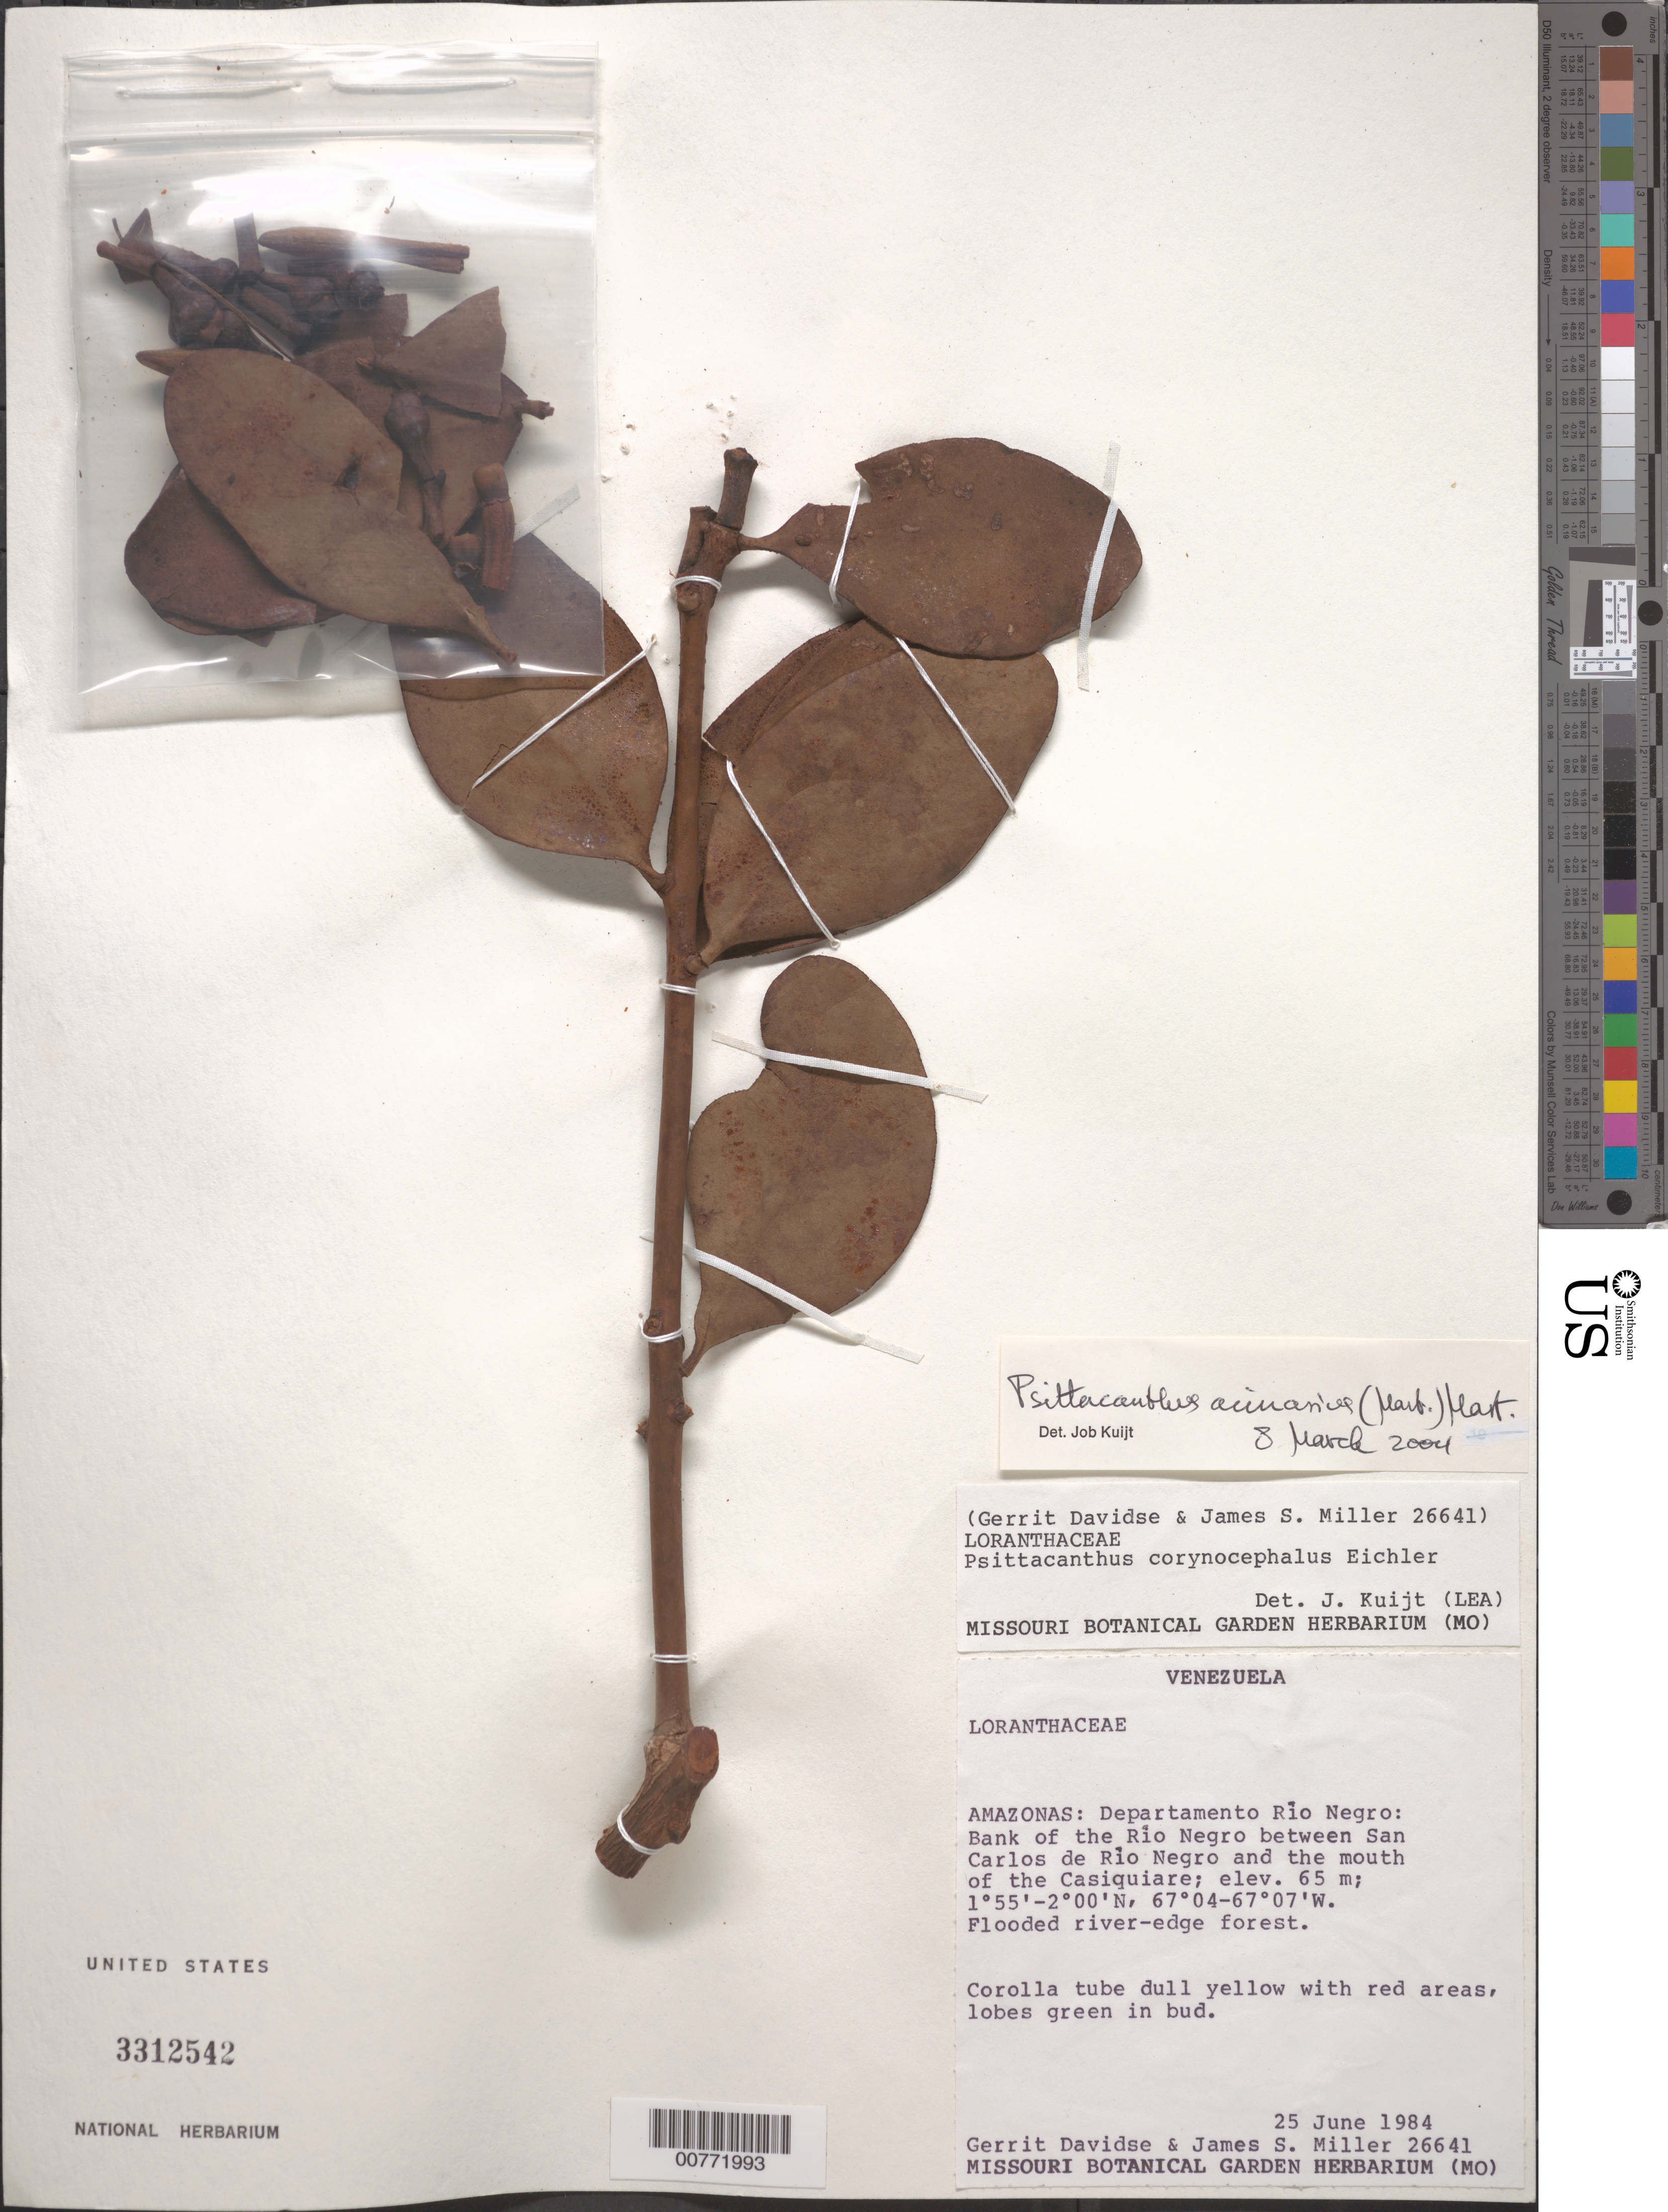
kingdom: Plantae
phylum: Tracheophyta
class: Magnoliopsida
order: Santalales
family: Loranthaceae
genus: Psittacanthus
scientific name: Psittacanthus acinarius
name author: (Mart.) Mart.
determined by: Kuijt, Job, (CANADA)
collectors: G. Davidse & J. S. Miller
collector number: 26641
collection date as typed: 25-Jun-84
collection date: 1984-06-25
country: Venezuela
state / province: Amazonas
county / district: Río Negro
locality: Río Negro betw. San Carlos de Río Negro & mouth of Casiquiare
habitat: Flooded river-edge forest, riverbank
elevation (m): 65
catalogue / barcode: US 3212542